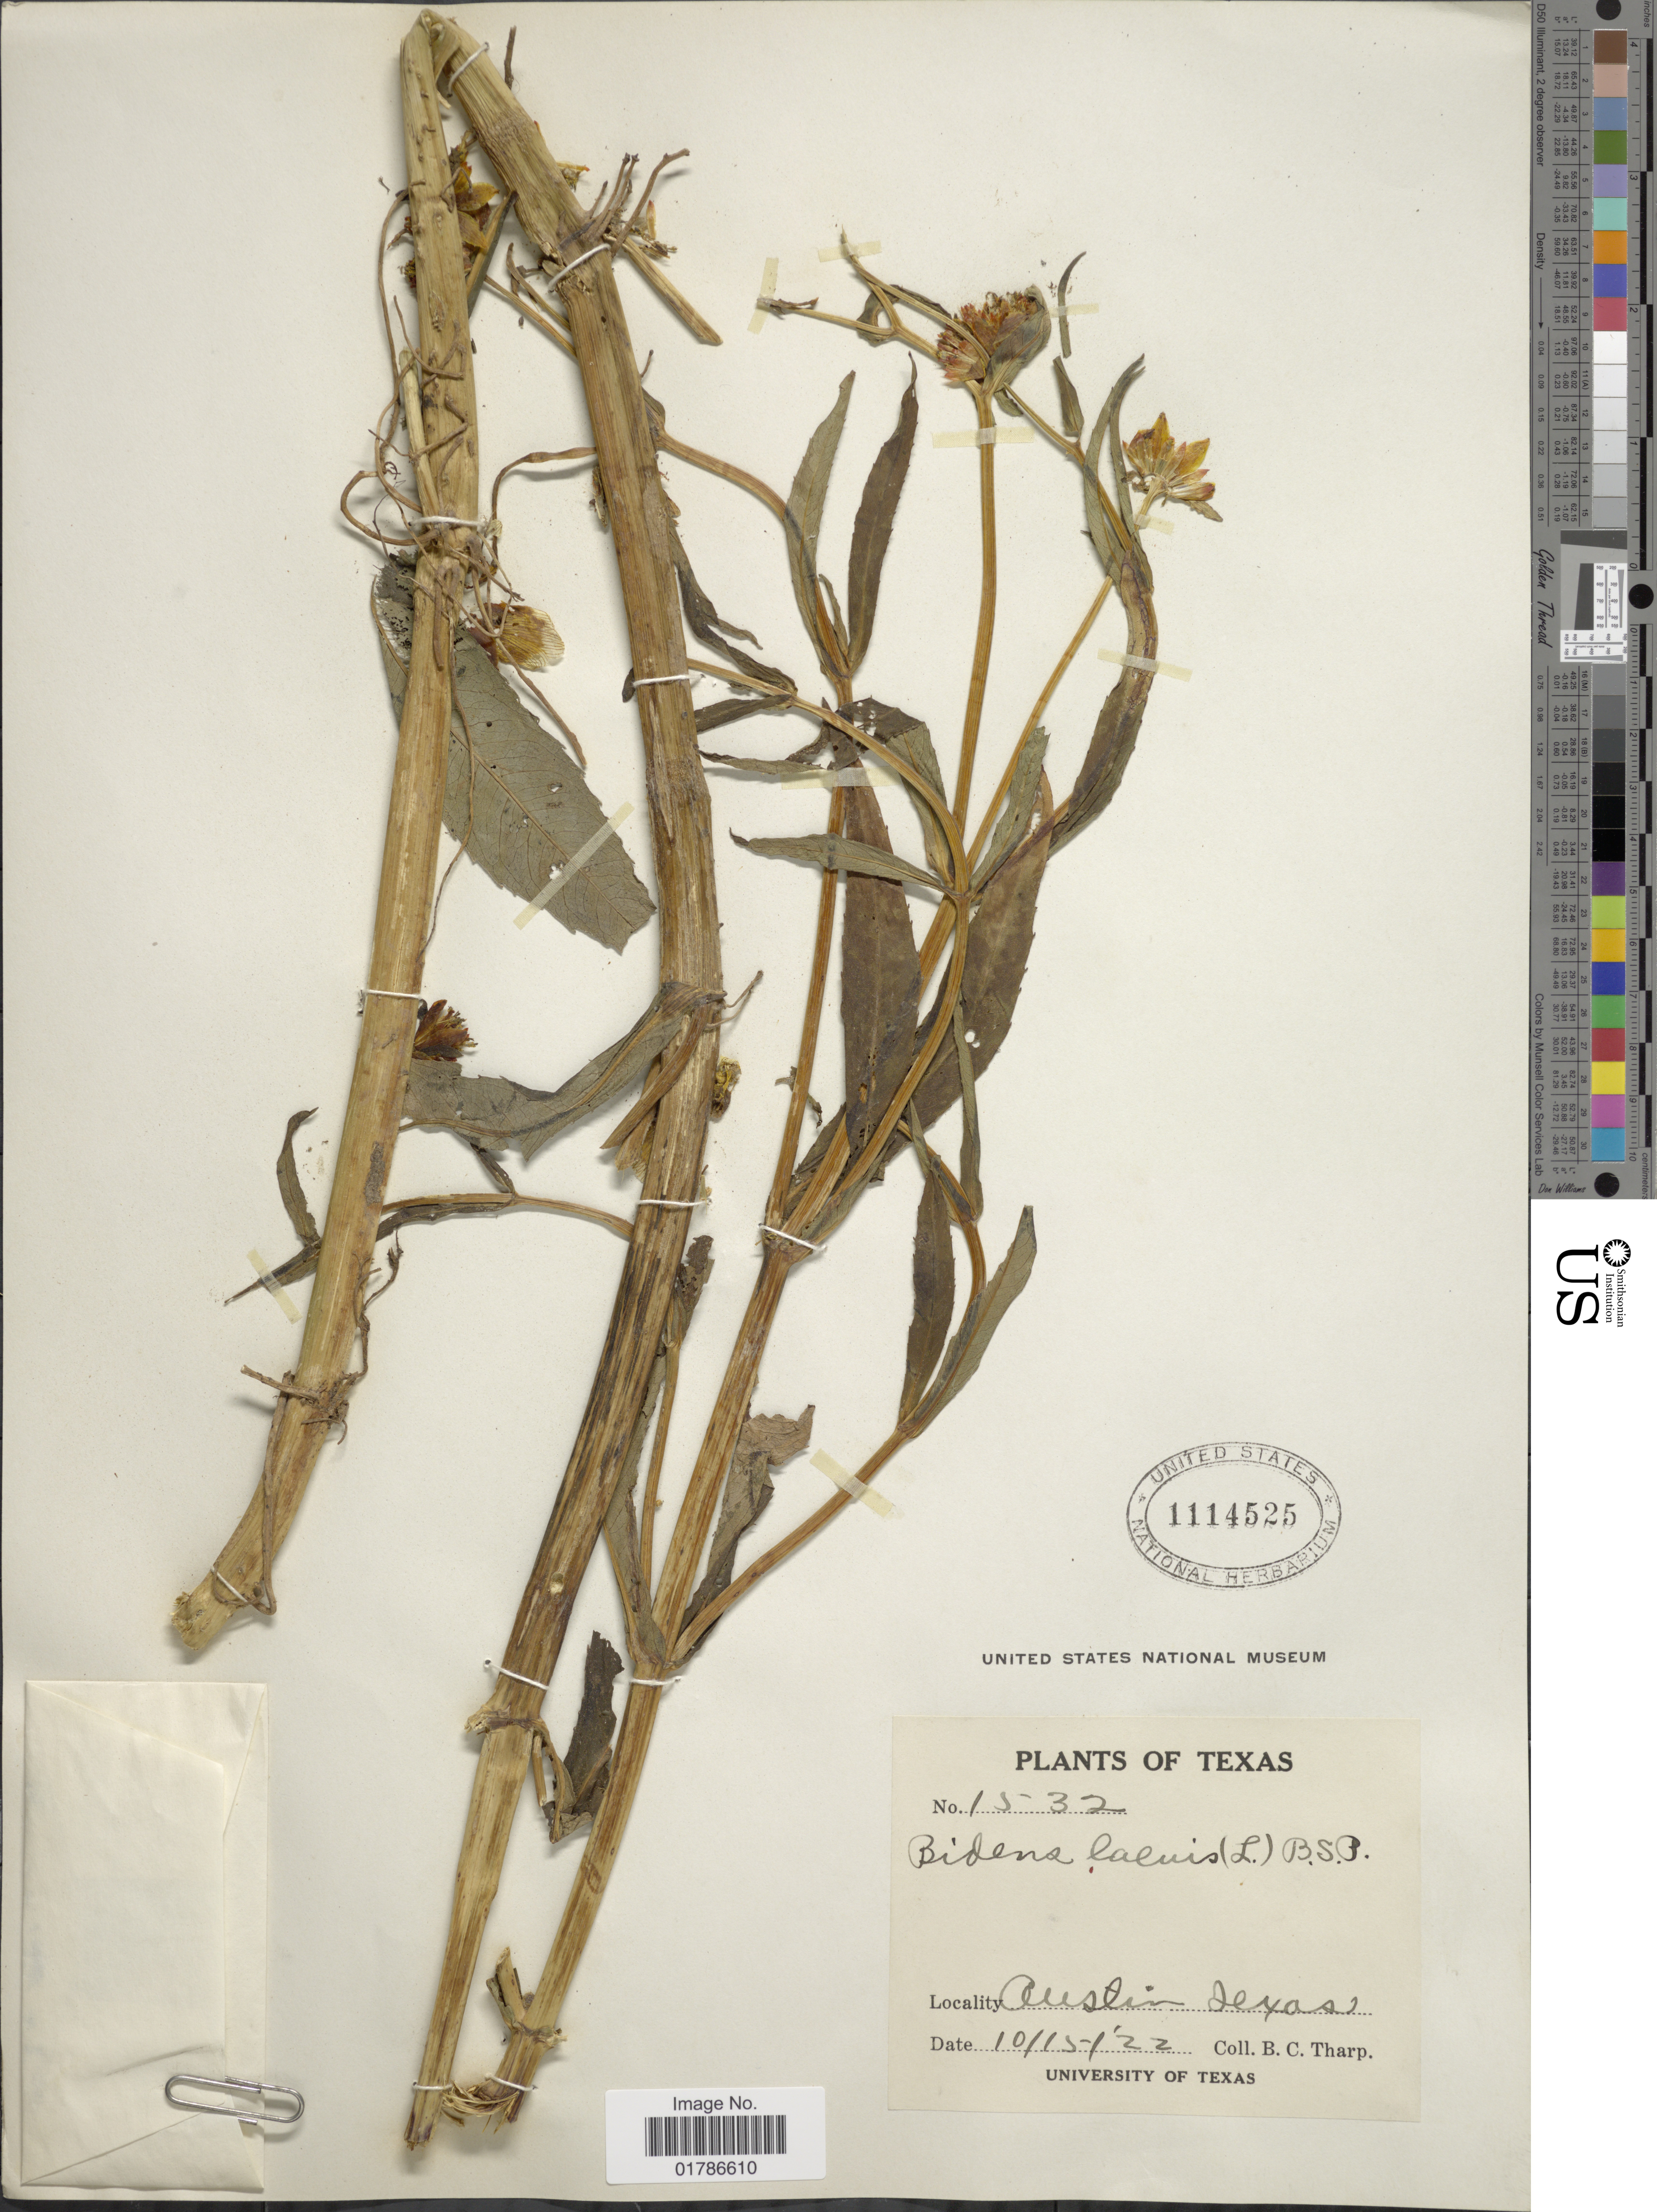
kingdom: Plantae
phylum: Tracheophyta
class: Magnoliopsida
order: Asterales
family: Asteraceae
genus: Bidens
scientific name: Bidens laevis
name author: (L.) Britton, Stearns & Poggenb.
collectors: B. C. Tharp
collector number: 1532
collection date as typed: Transcribed d/m/y: 15/10/22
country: United States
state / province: Texas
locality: Austin Texas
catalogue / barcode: US 1114525